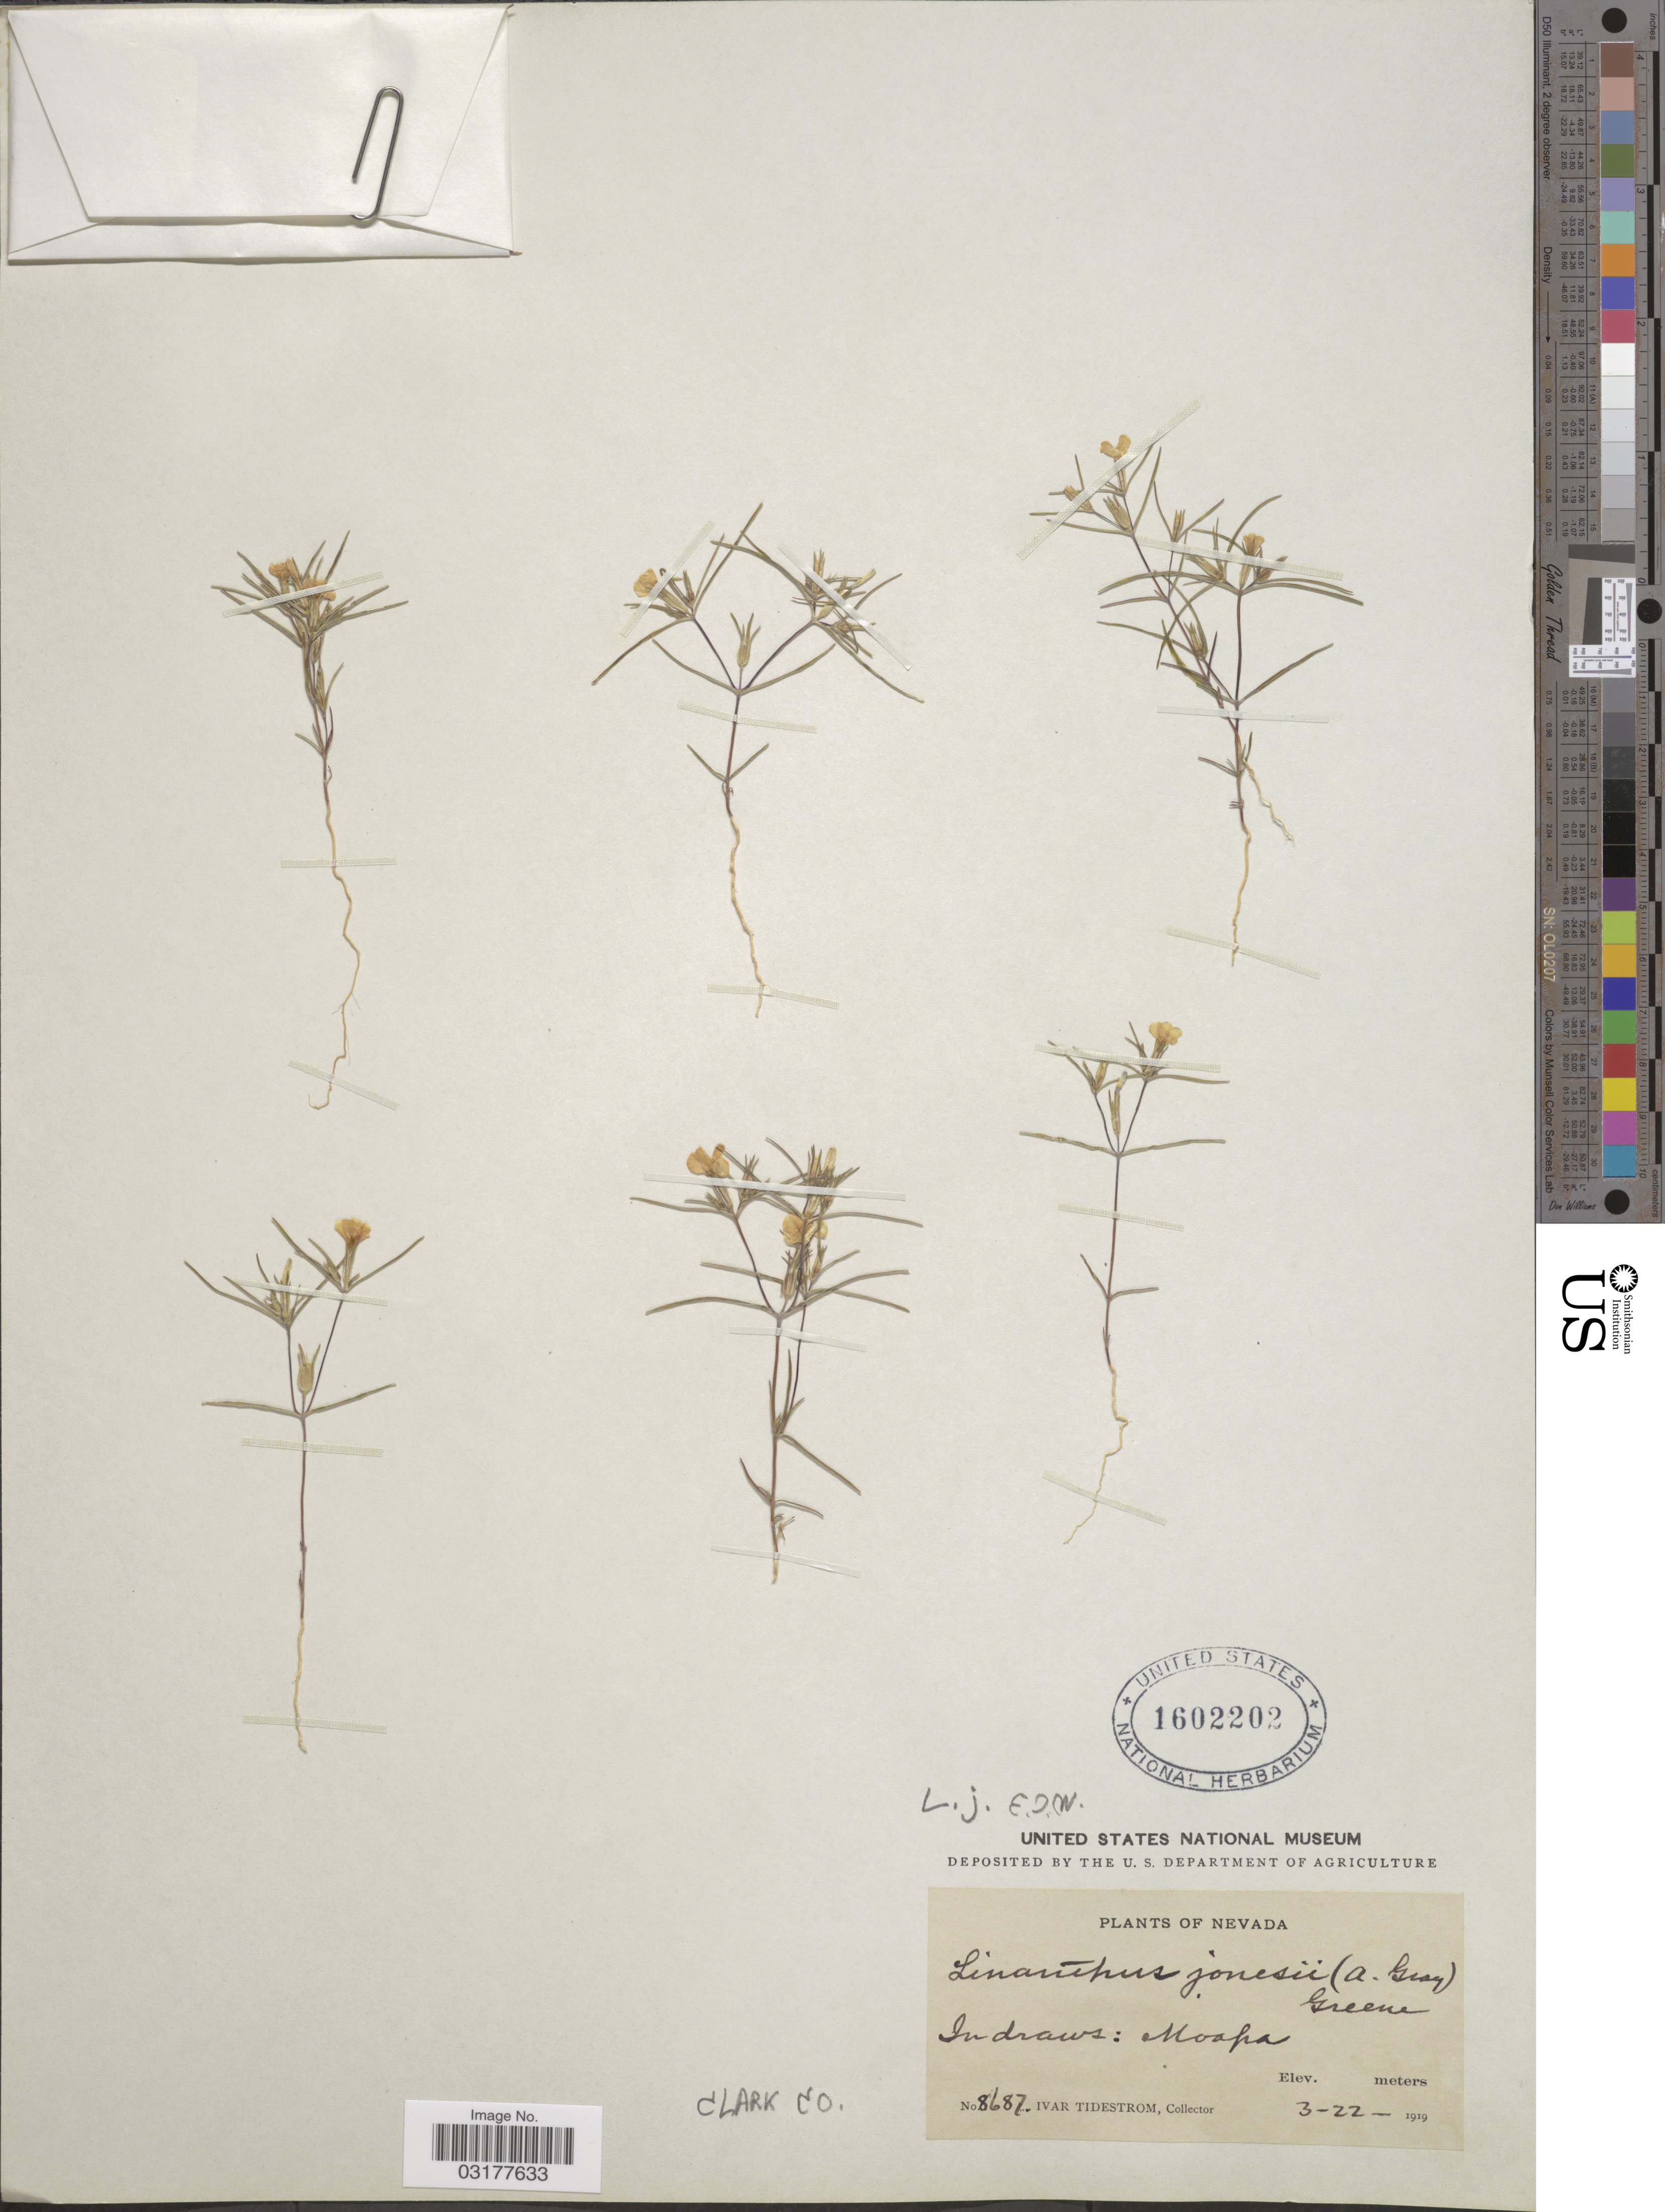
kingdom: Plantae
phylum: Tracheophyta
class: Magnoliopsida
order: Ericales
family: Polemoniaceae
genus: Linanthus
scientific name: Linanthus jonesii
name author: (A. Gray) Greene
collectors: I. F. Tidestrom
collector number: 8687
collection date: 1919-03-22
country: United States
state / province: Nevada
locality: In draws: Moapa. Clark Co.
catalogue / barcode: US 1602202